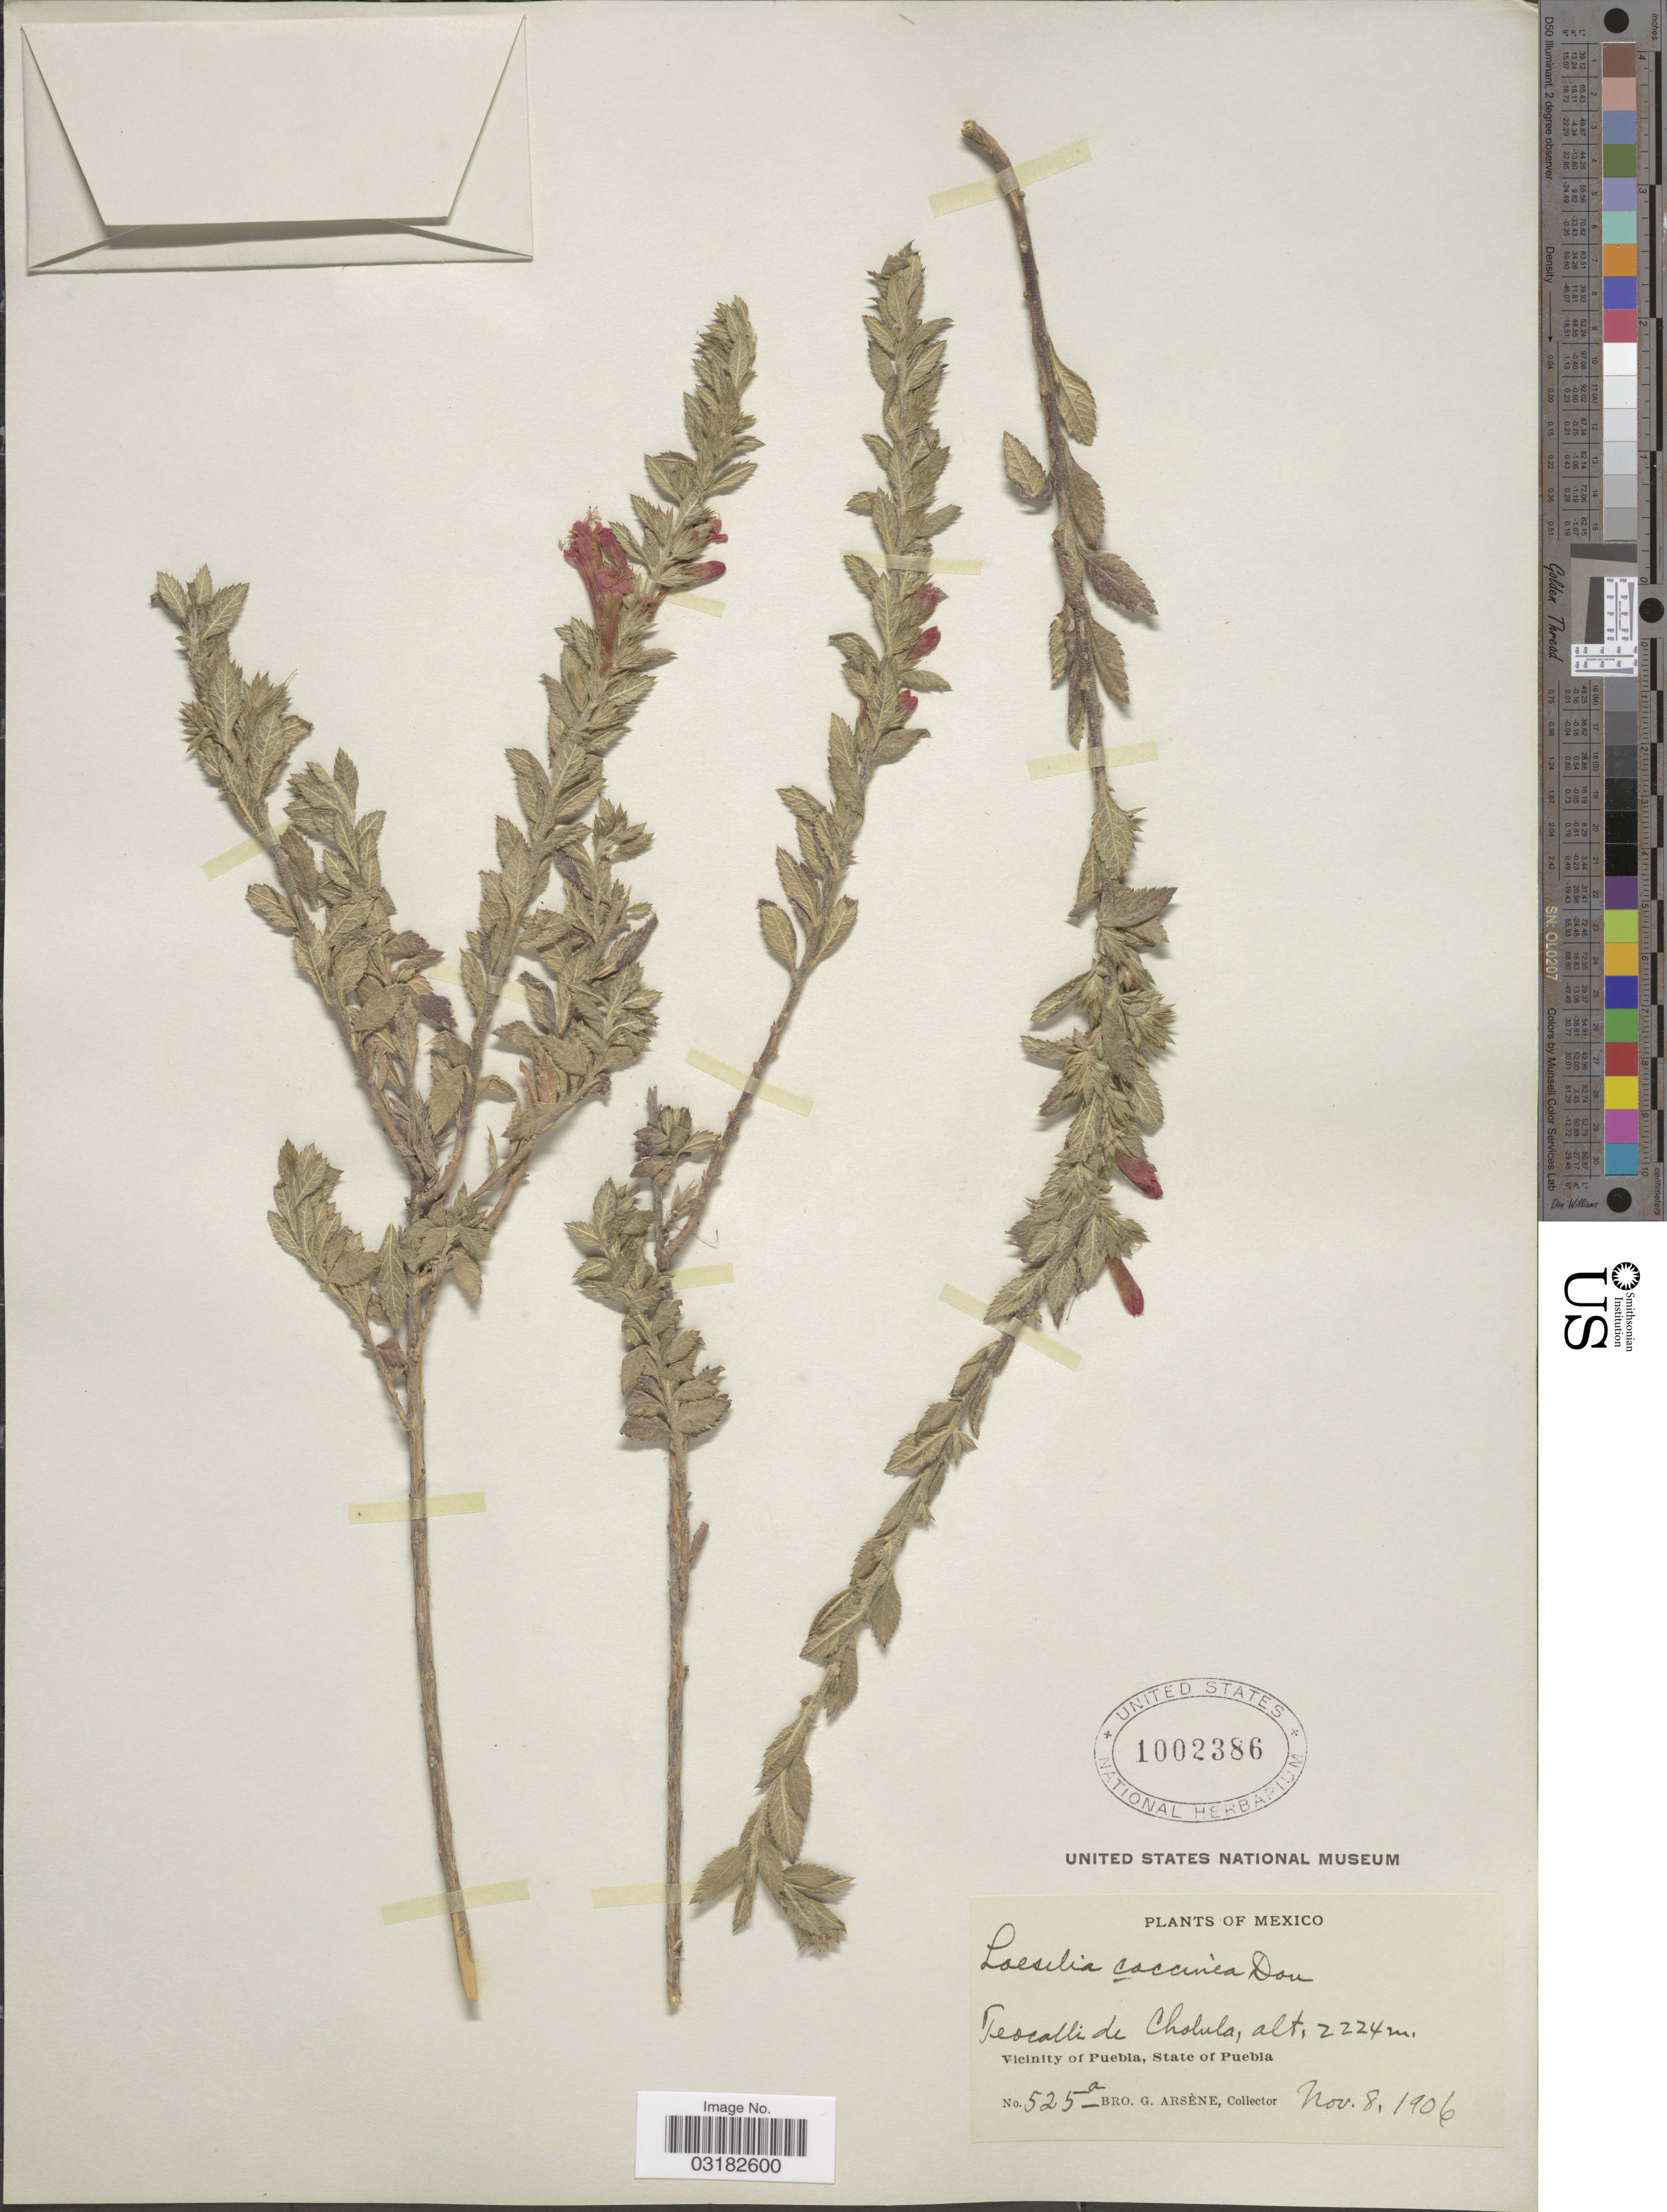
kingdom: Plantae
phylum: Tracheophyta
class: Magnoliopsida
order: Ericales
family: Polemoniaceae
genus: Loeselia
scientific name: Loeselia mexicana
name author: (Lam.) Brand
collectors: Bro. G. Arsène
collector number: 525a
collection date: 1906-11-08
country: Mexico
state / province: Puebla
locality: Teocalli de Cholula. Vicinity of Puebla.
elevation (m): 2224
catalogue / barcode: US 1002386